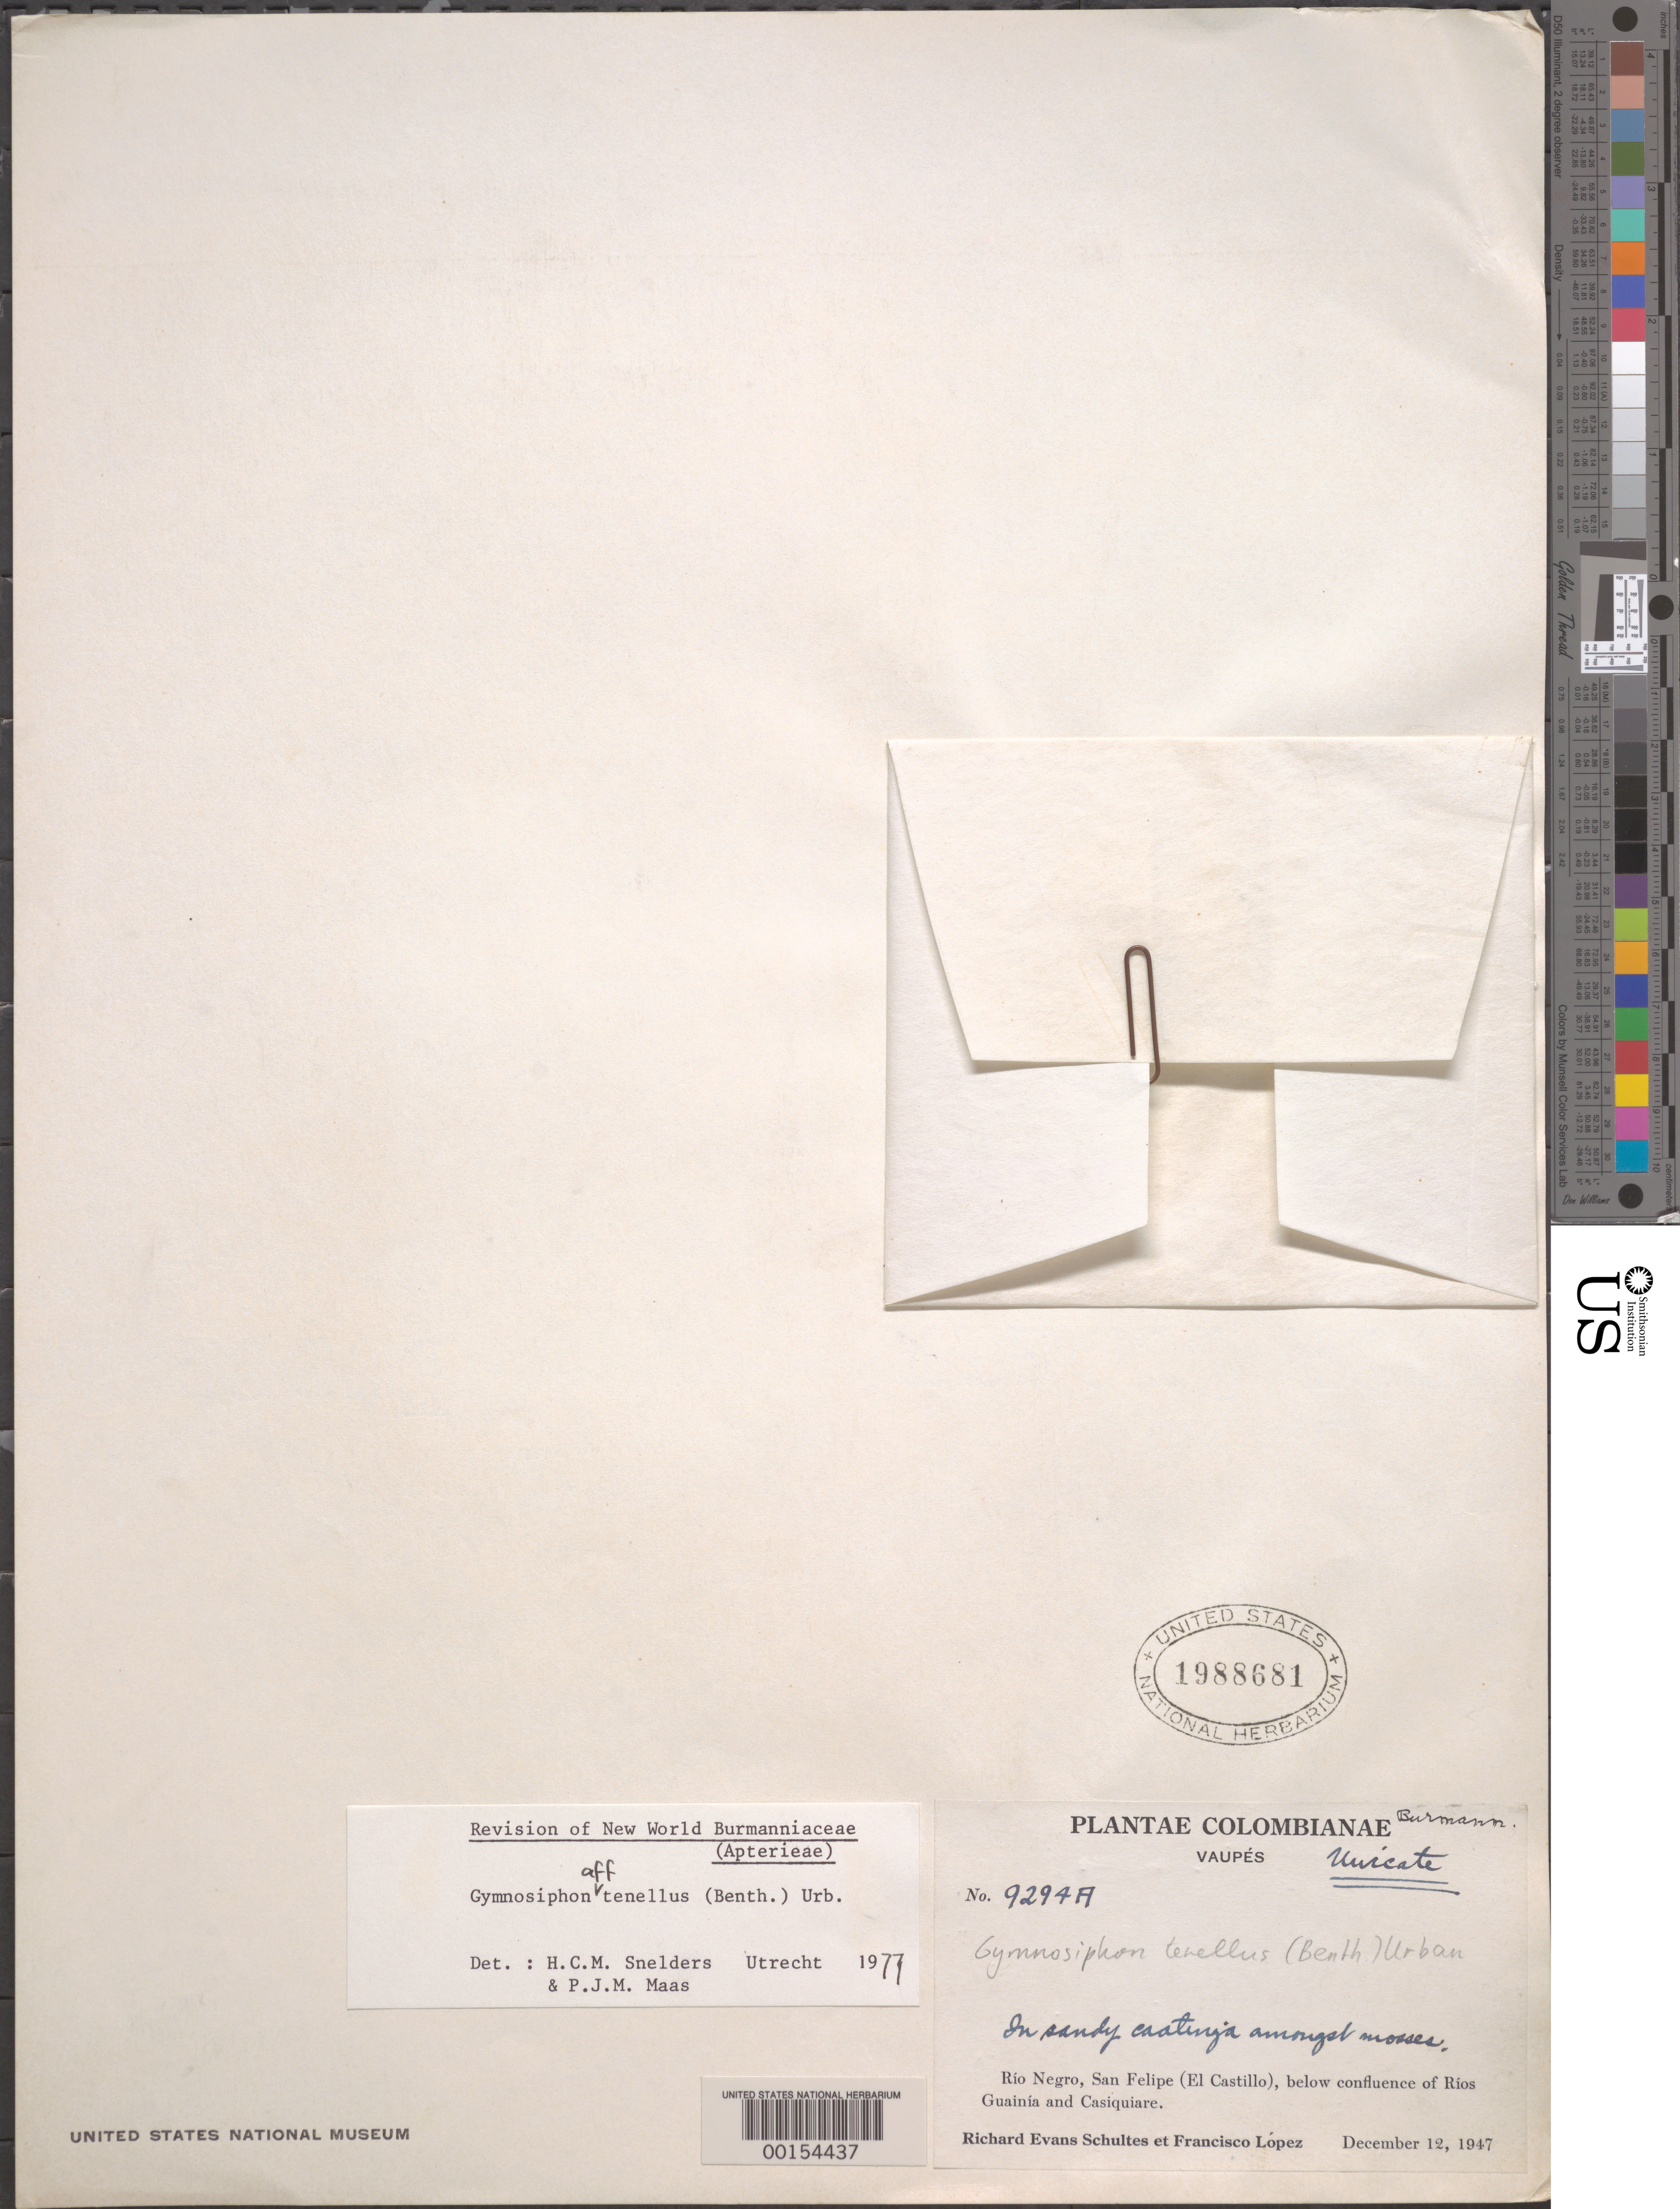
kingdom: Plantae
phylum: Tracheophyta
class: Liliopsida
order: Dioscoreales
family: Burmanniaceae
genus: Gymnosiphon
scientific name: Gymnosiphon tenellus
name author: (Benth.) Urb.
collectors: R. E. Schultes & F. Lopéz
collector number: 9294A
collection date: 1947-12-12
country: Colombia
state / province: Vaupés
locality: Río Negro, San Felipe (El Castillo), below confluence of Ríos Guainía and Casiquiare.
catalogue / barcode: US 1988681